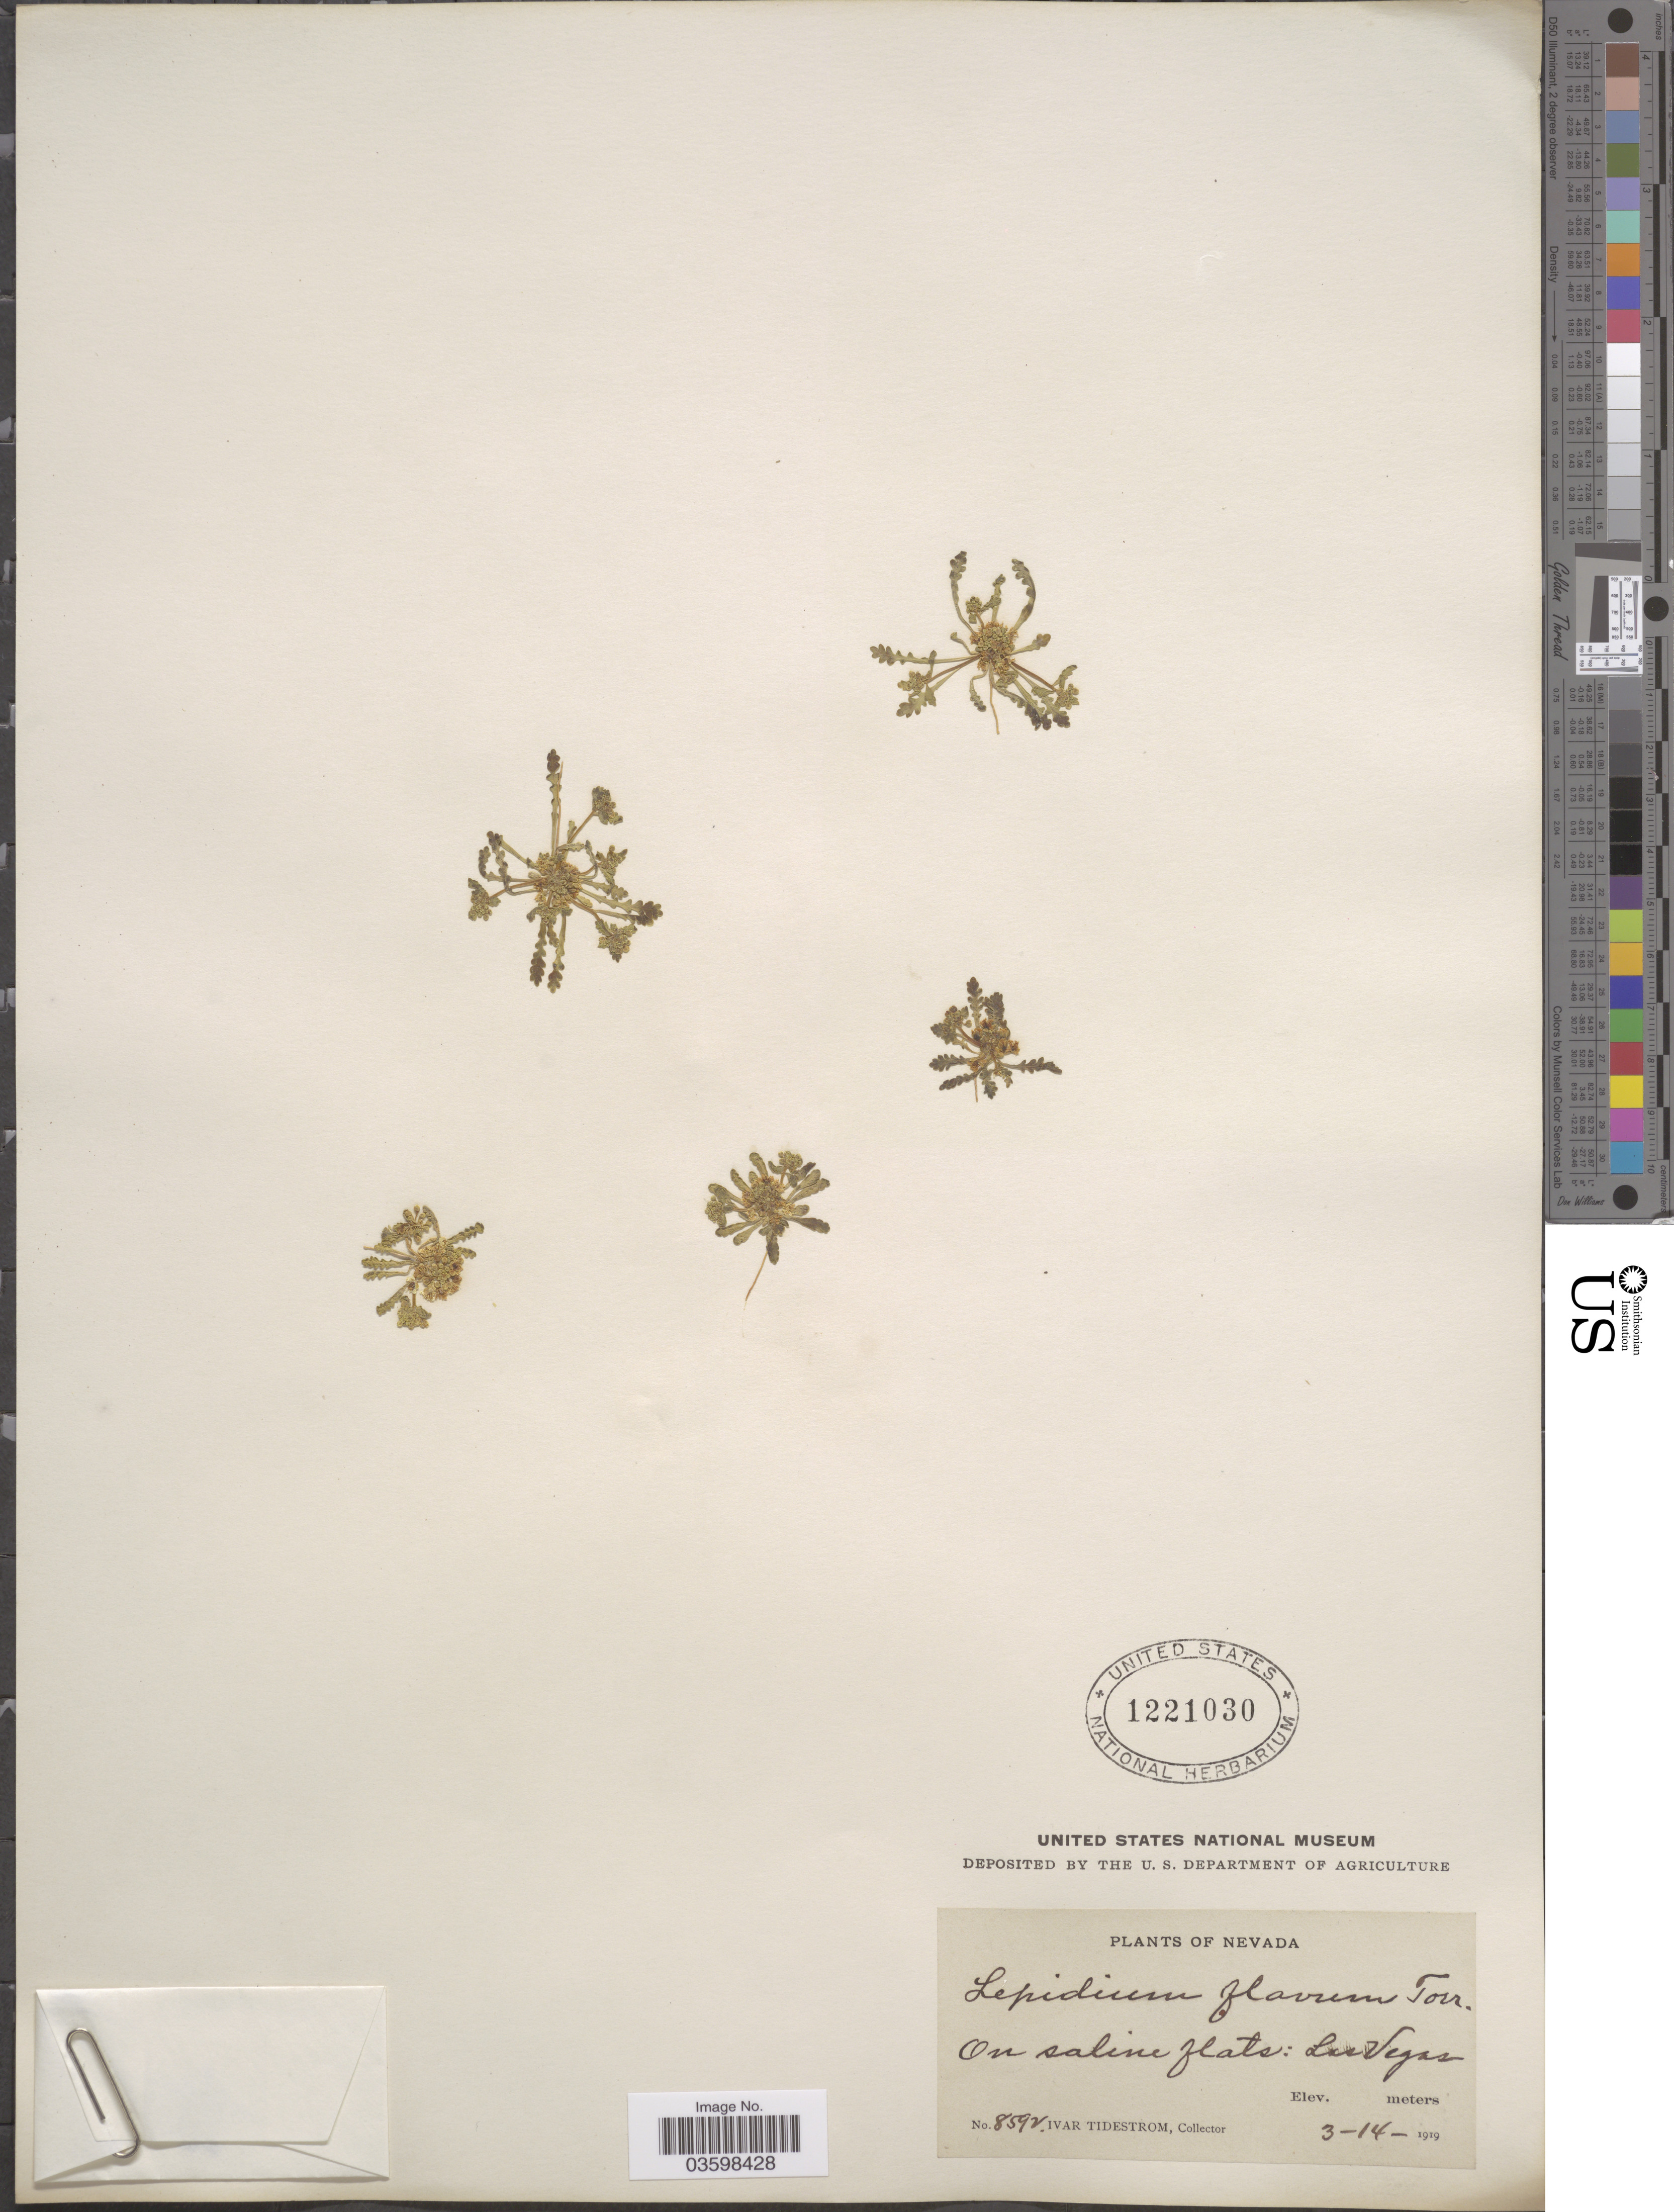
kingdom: Plantae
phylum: Tracheophyta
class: Magnoliopsida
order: Brassicales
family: Brassicaceae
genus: Lepidium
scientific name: Lepidium flavum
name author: Torr.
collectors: I. F. Tidestrom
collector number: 8592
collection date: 1919-03-14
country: United States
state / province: Nevada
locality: On saline flats: Las Vegas.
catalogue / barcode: US 1221030